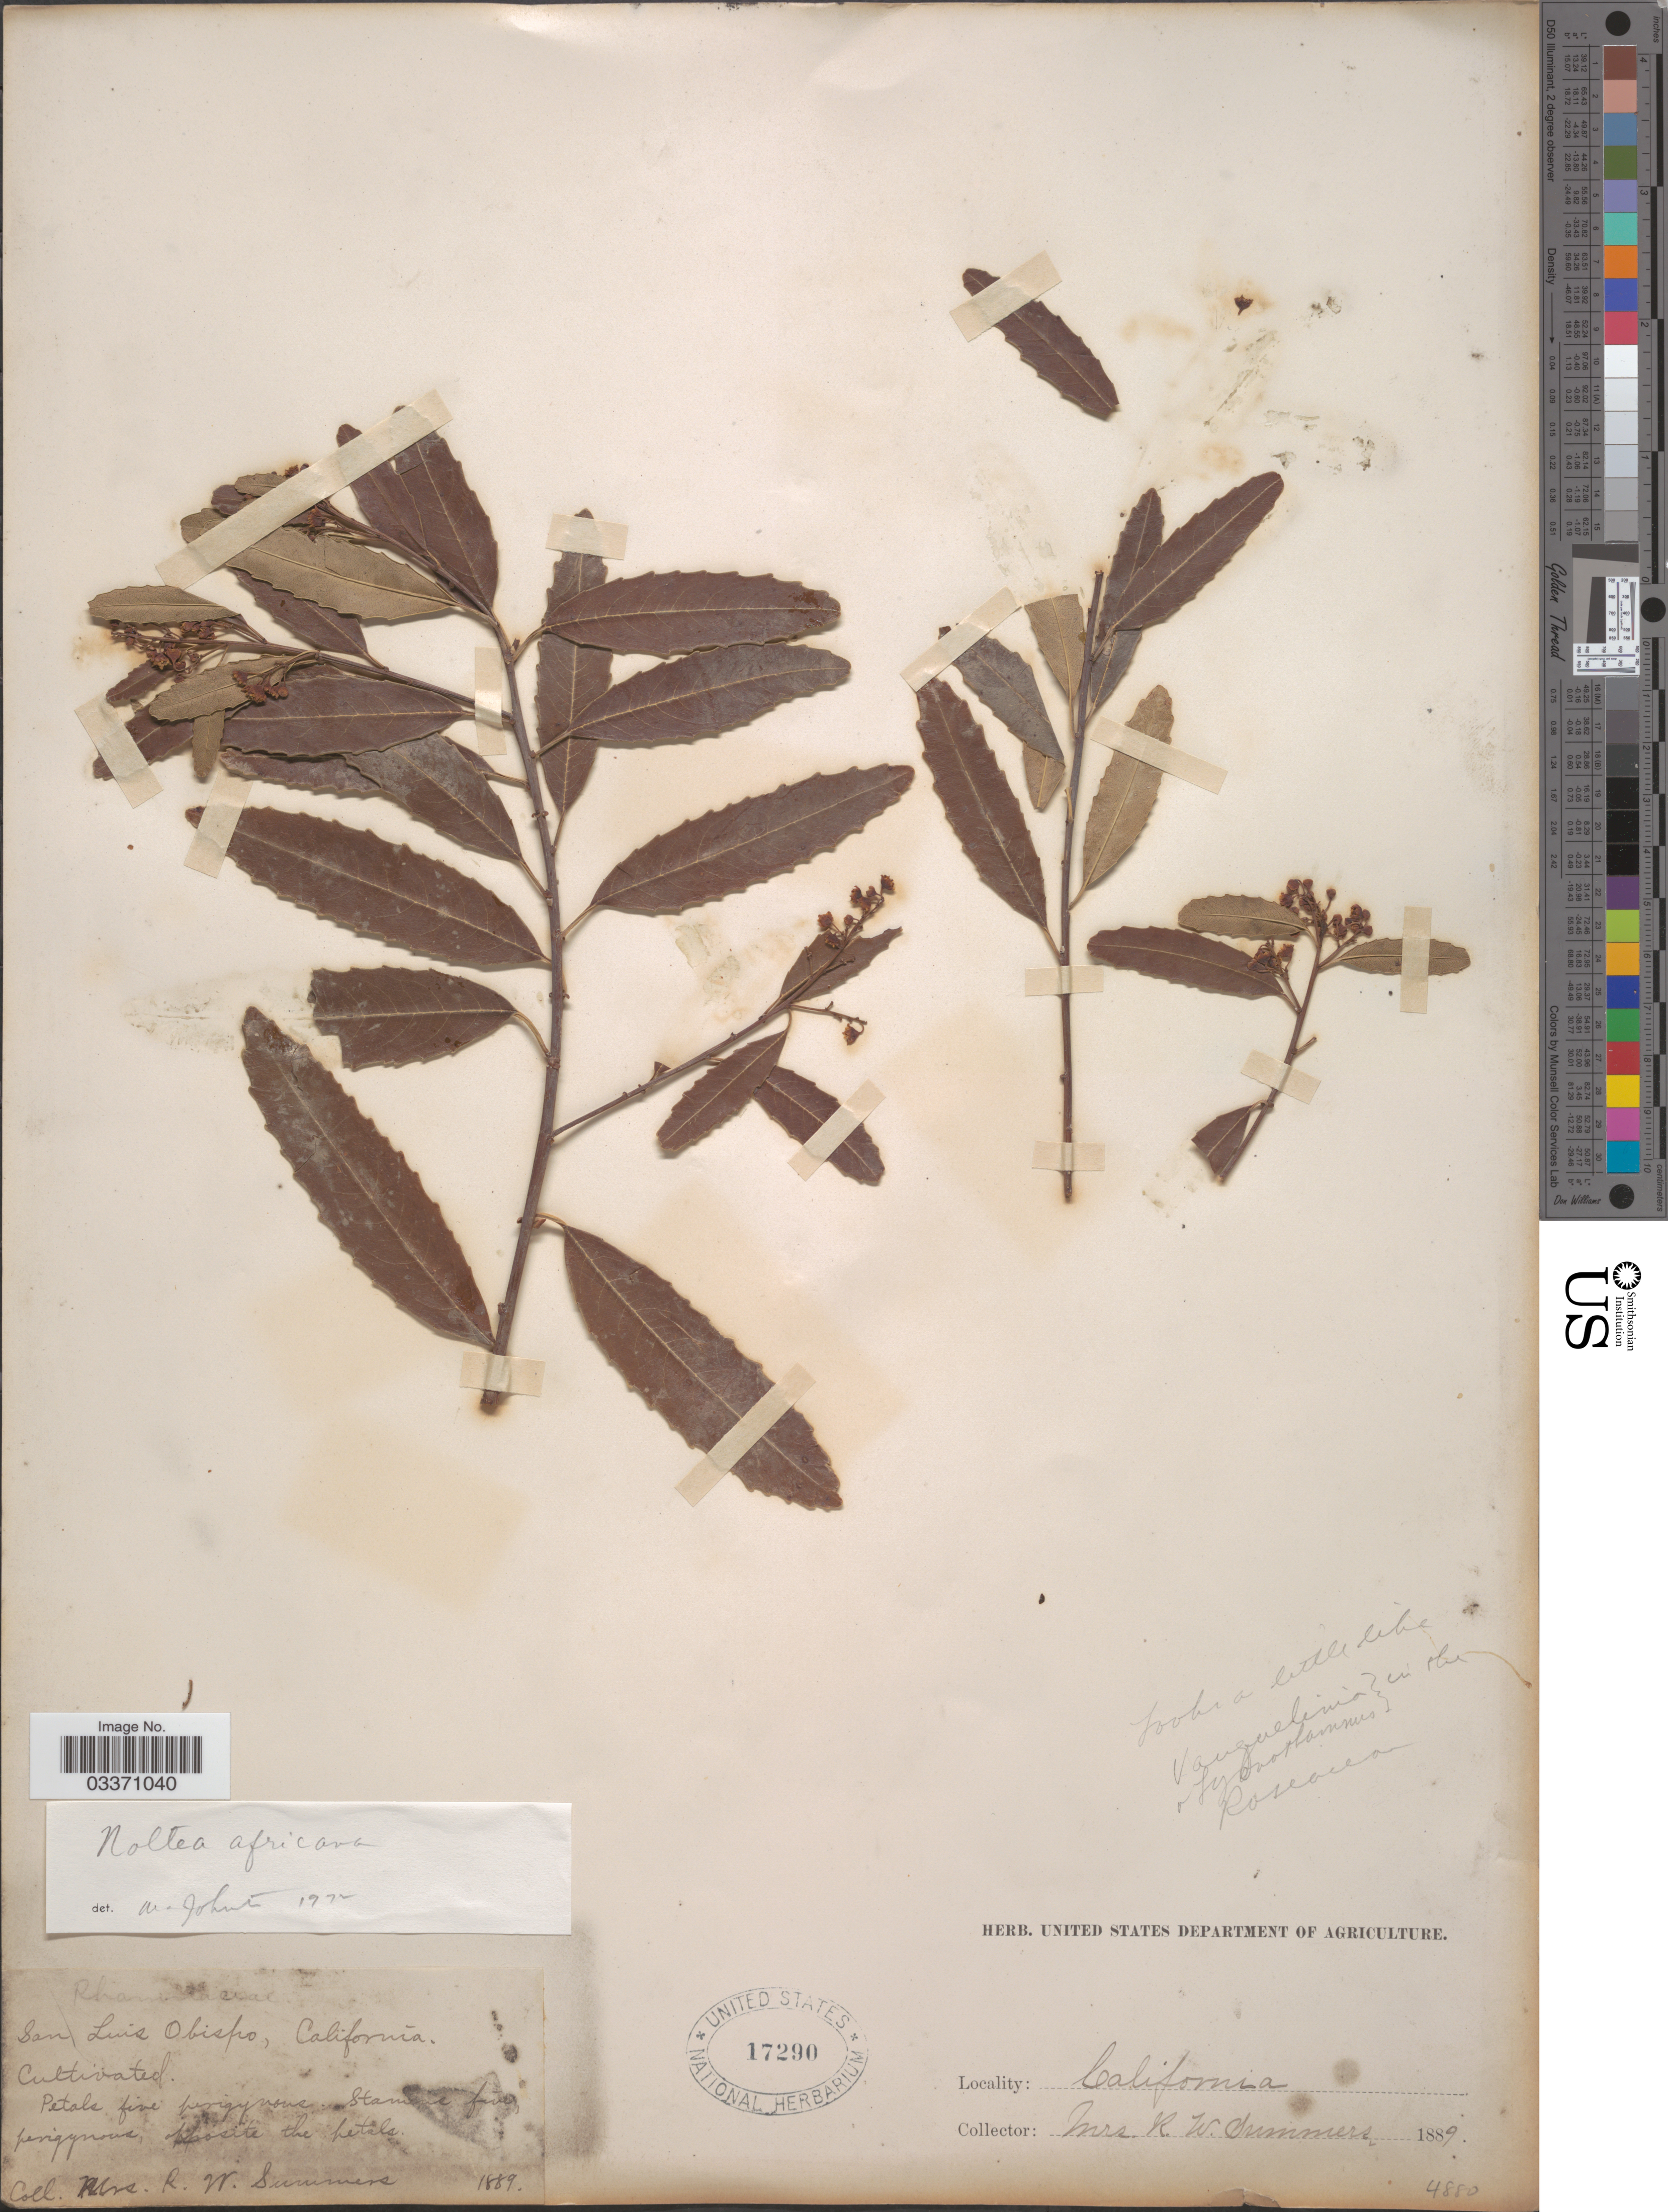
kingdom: Plantae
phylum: Tracheophyta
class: Magnoliopsida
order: Rosales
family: Rhamnaceae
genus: Noltea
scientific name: Noltea africana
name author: (L.) Endl.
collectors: R. Summers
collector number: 4880?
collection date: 1889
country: United States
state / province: California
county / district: San Luis Obispo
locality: San Luis Obispo.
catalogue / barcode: US 17290